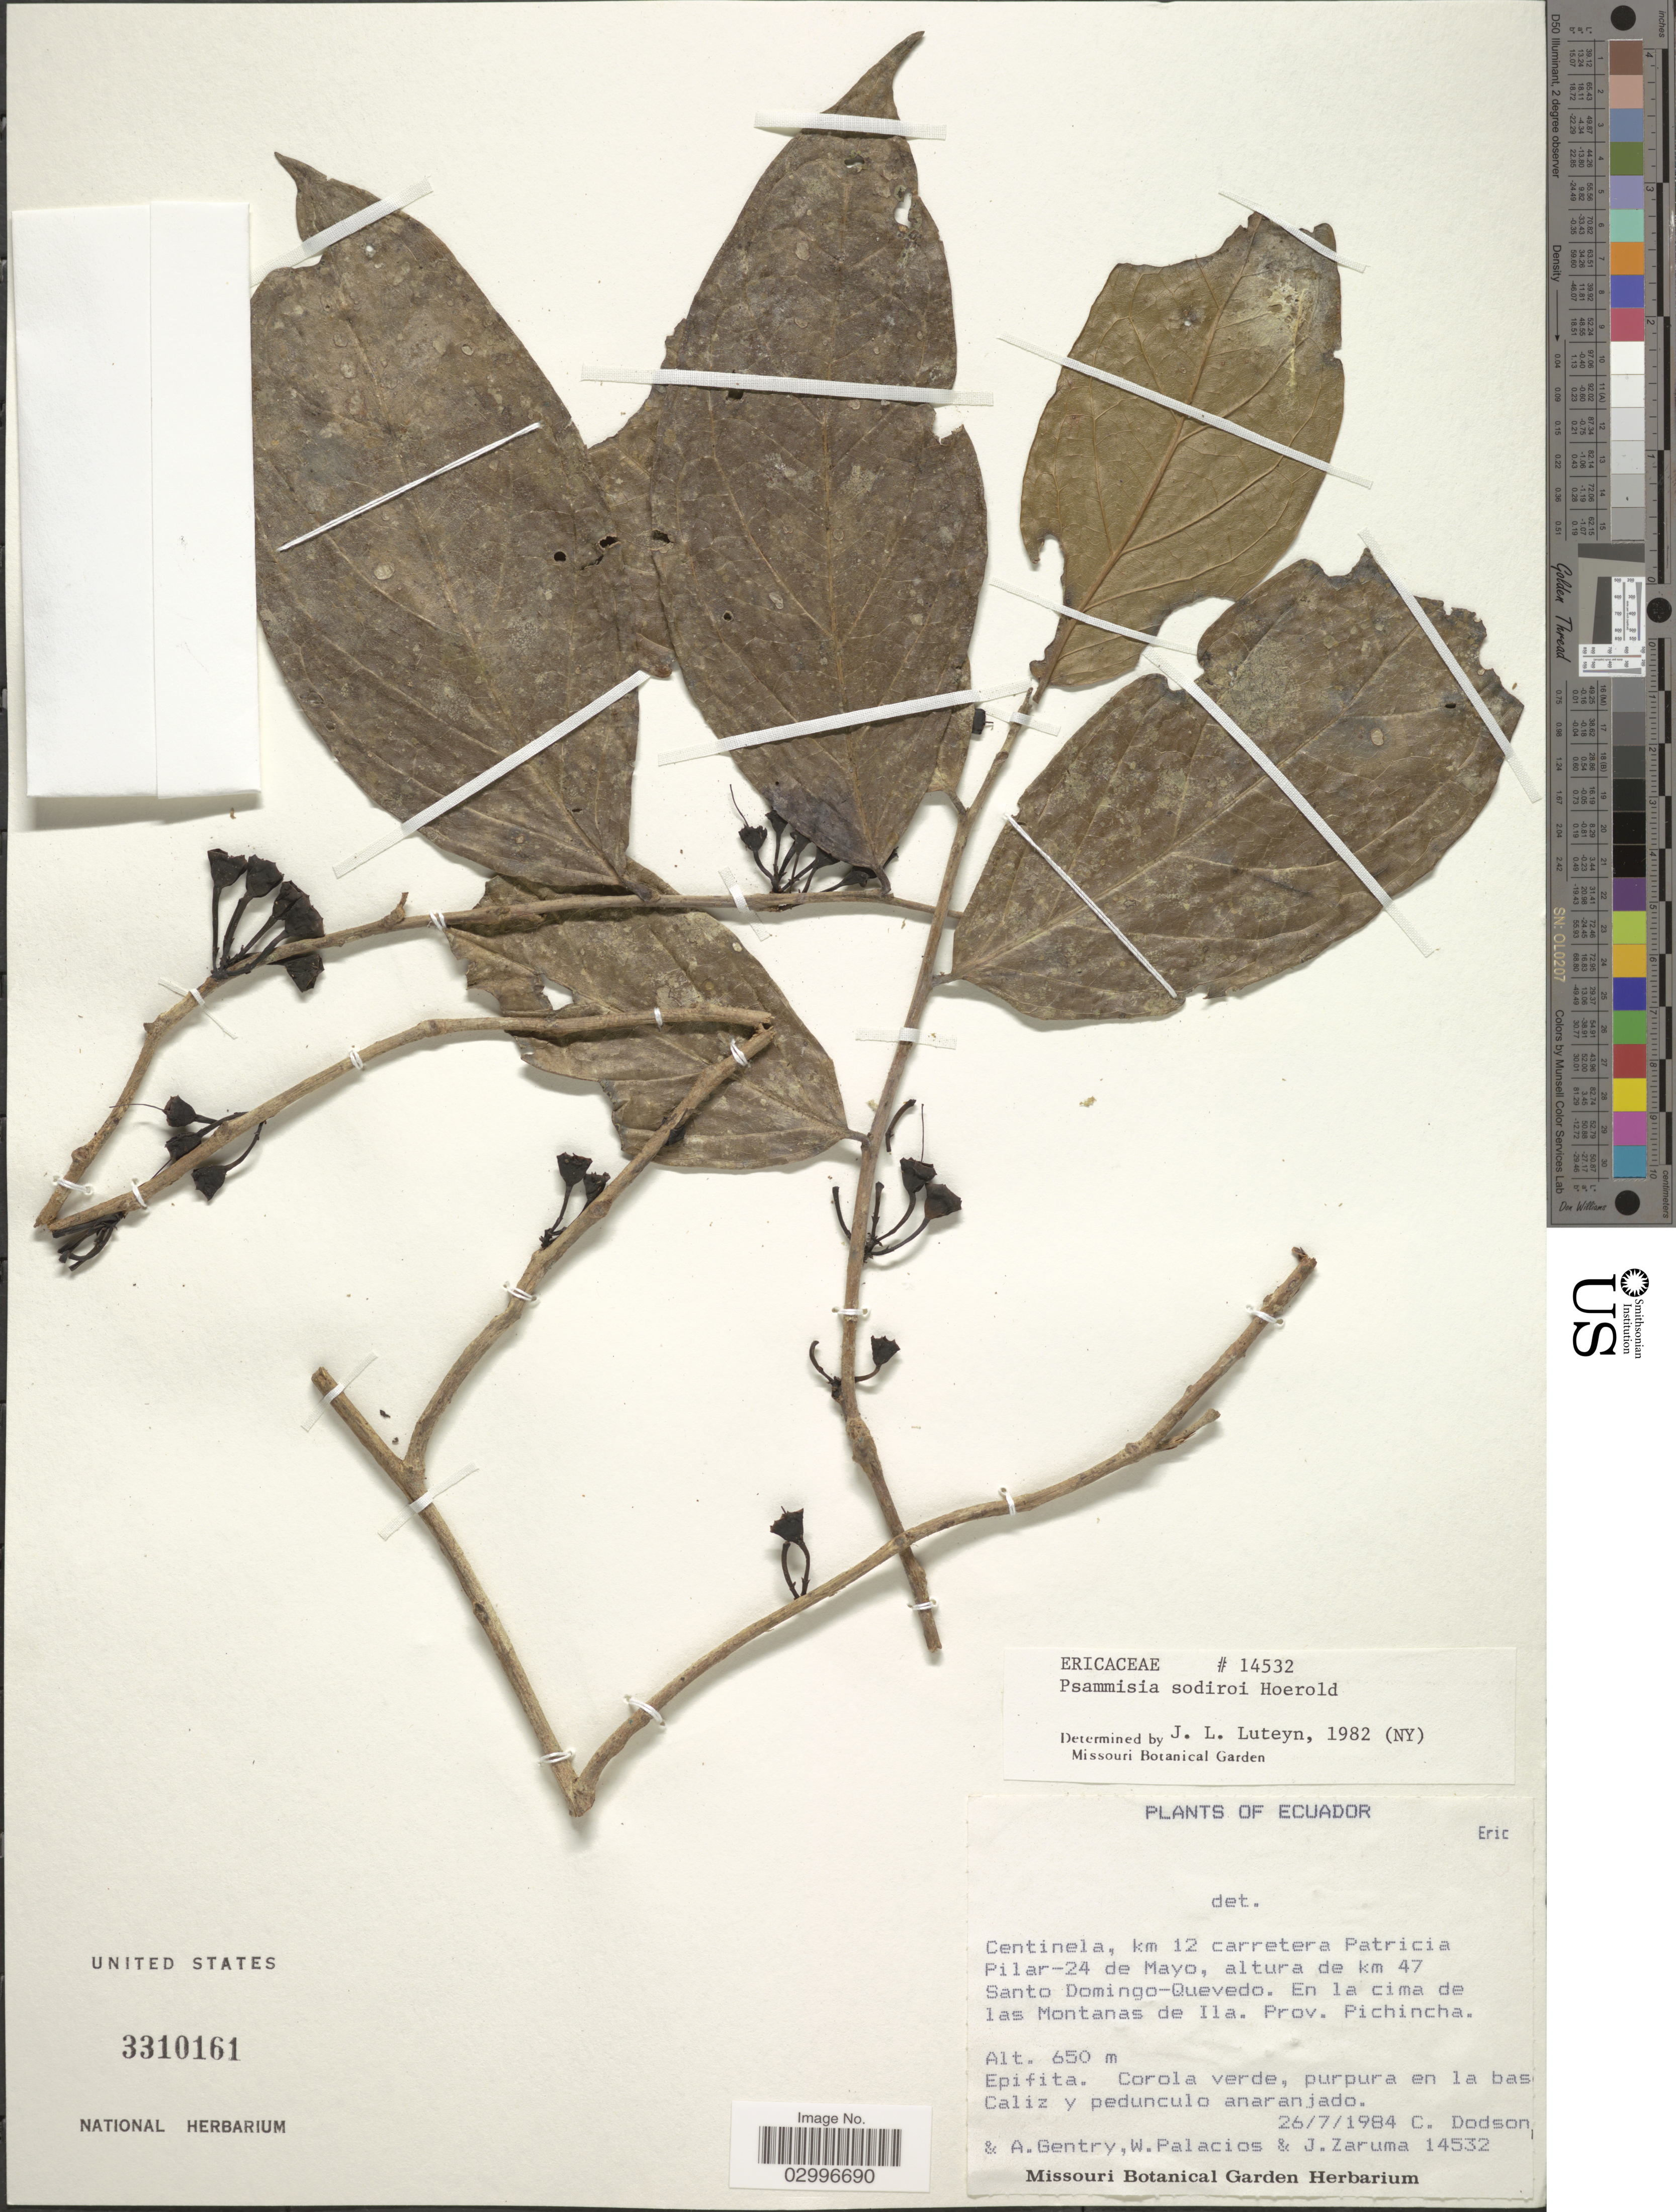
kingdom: Plantae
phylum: Tracheophyta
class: Magnoliopsida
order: Ericales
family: Ericaceae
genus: Psammisia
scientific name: Psammisia sodiroi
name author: Hoerold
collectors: C. H. Dodson, A. H. Gentry, W. Palacios & J. Zaruma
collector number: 14532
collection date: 1984-07-26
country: Ecuador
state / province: Pichincha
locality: Centinela, km 12 carretera Patricia Pilar-24 de Mayo, altura de km 47 Santo Domingo-Quevedo. En la cima de las Montanas de Ila.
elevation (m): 650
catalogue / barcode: US 3310161